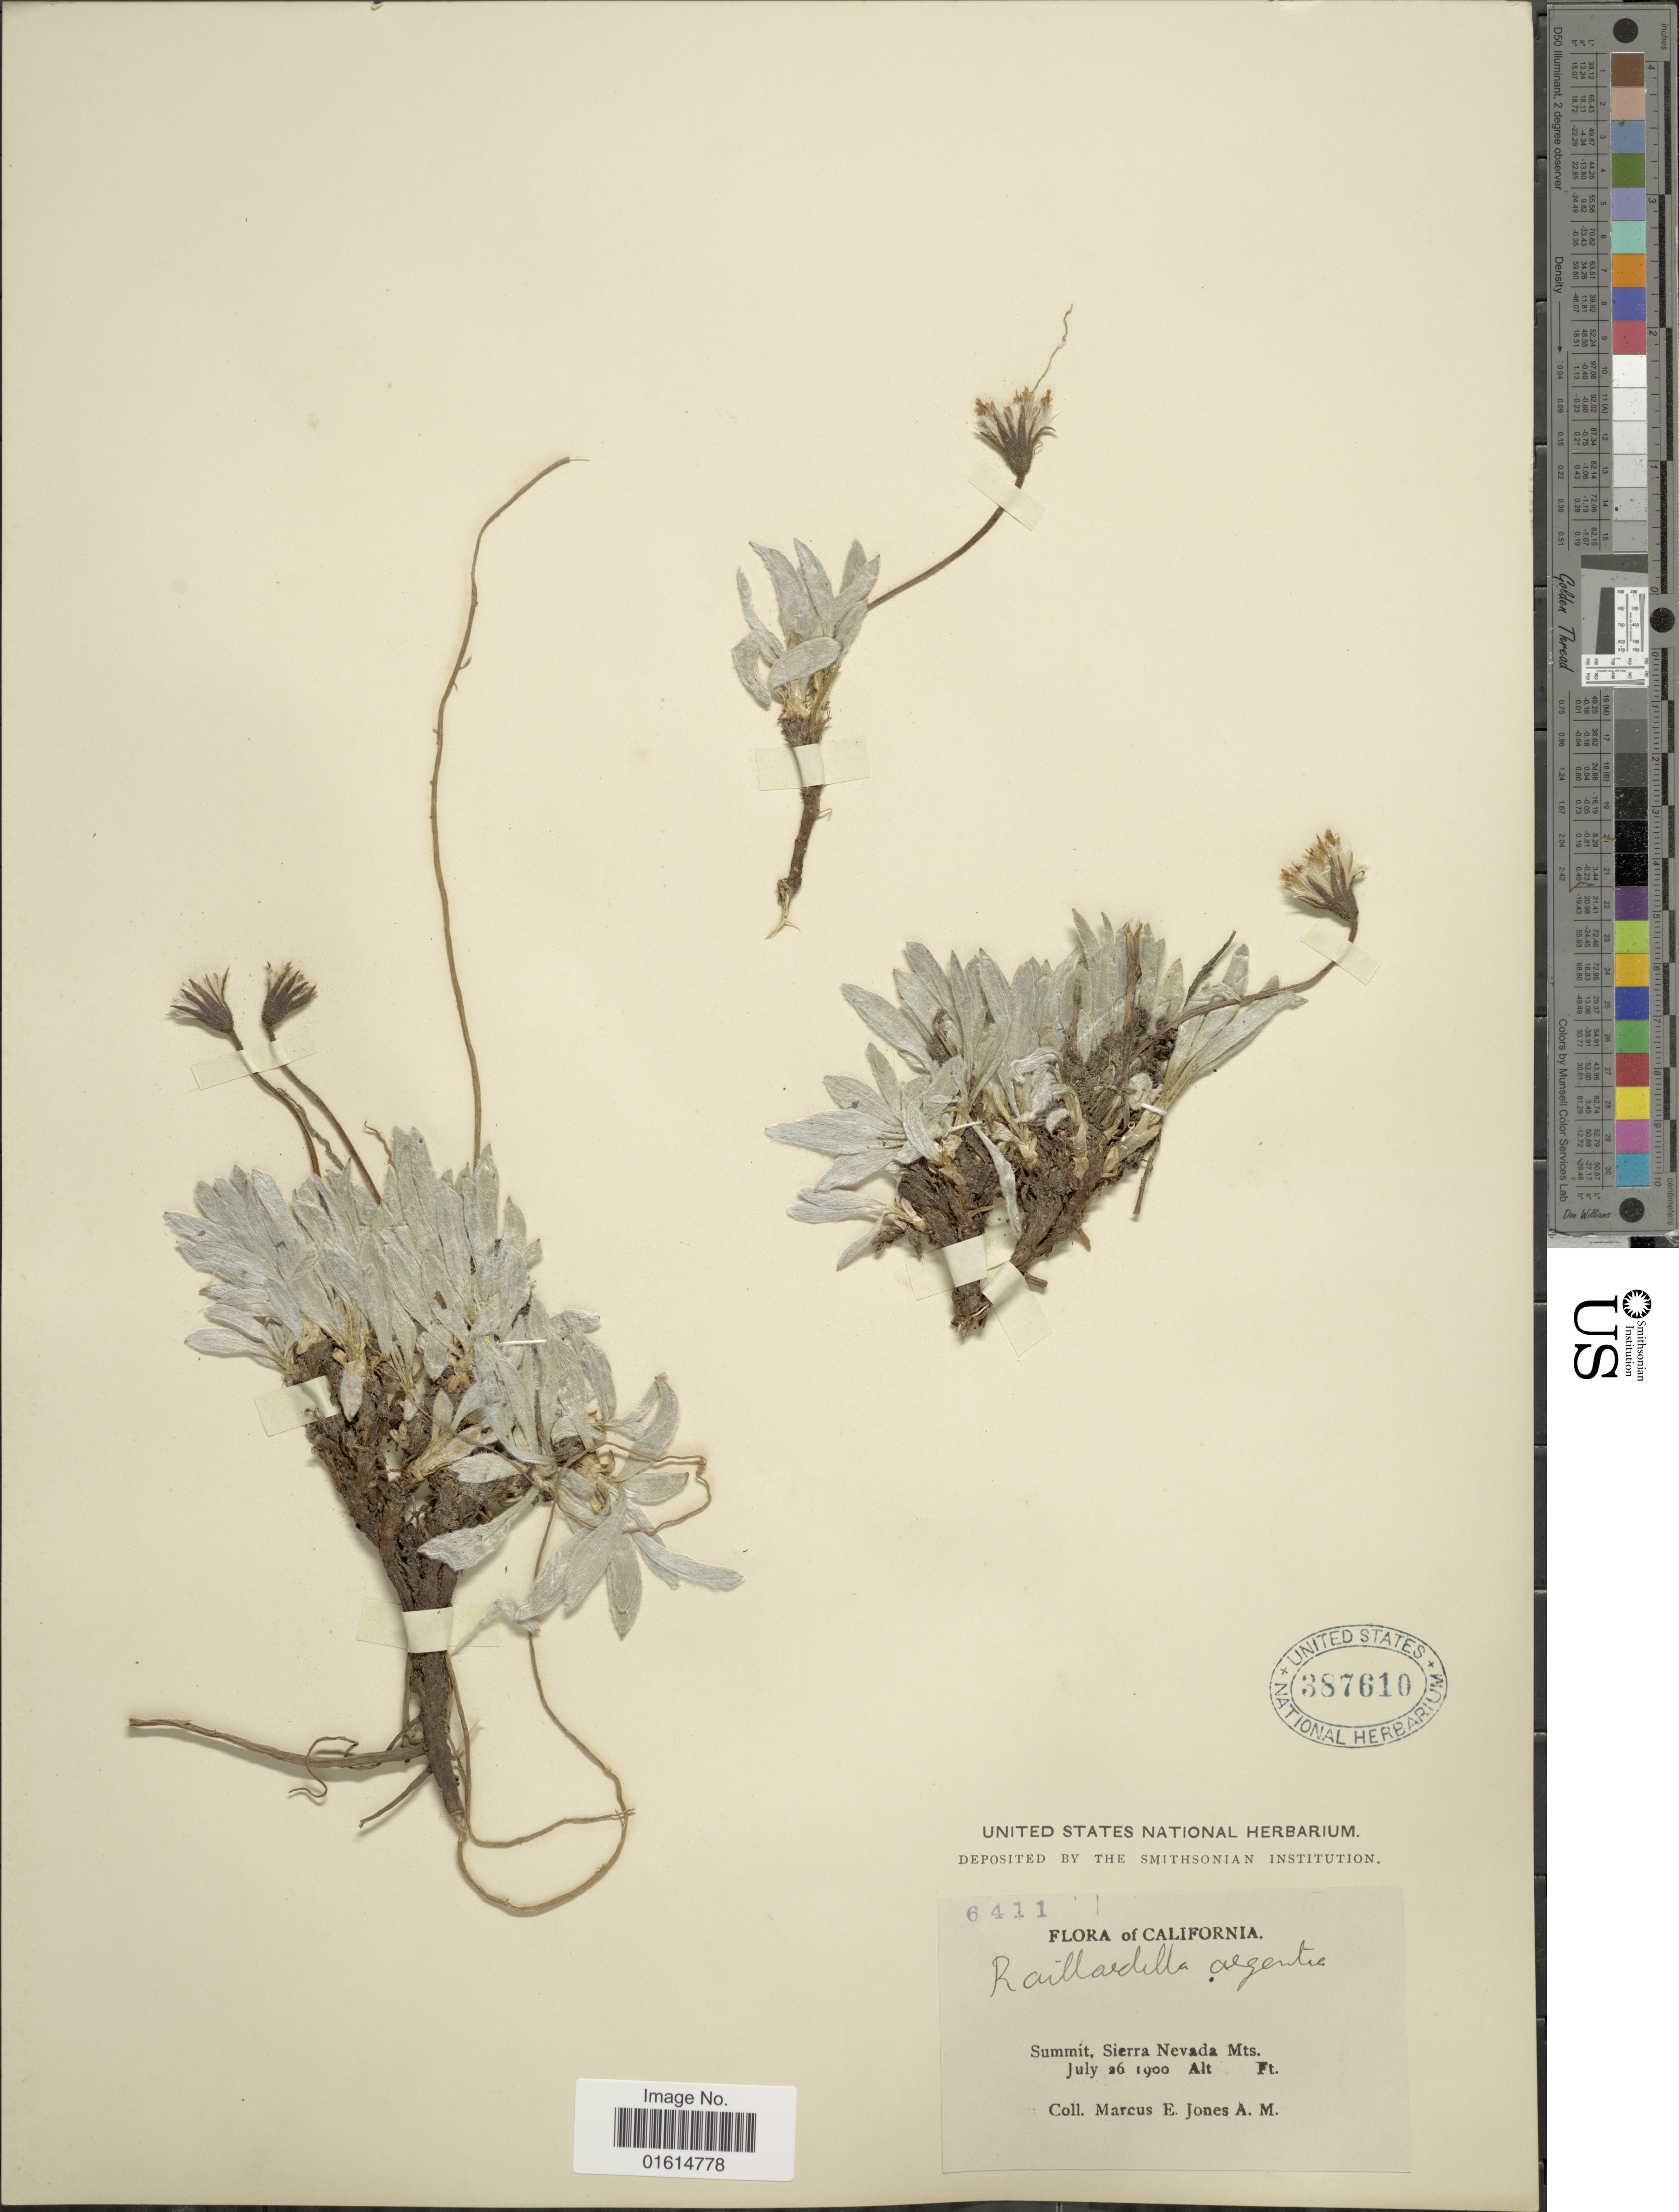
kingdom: Plantae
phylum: Tracheophyta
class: Magnoliopsida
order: Asterales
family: Asteraceae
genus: Raillardella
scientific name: Raillardella argentea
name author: A. Gray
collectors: M. E. Jones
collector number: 6411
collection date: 1900-07-26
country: United States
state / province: California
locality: Summit, Sierra Nevada Mts.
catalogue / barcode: US 387610